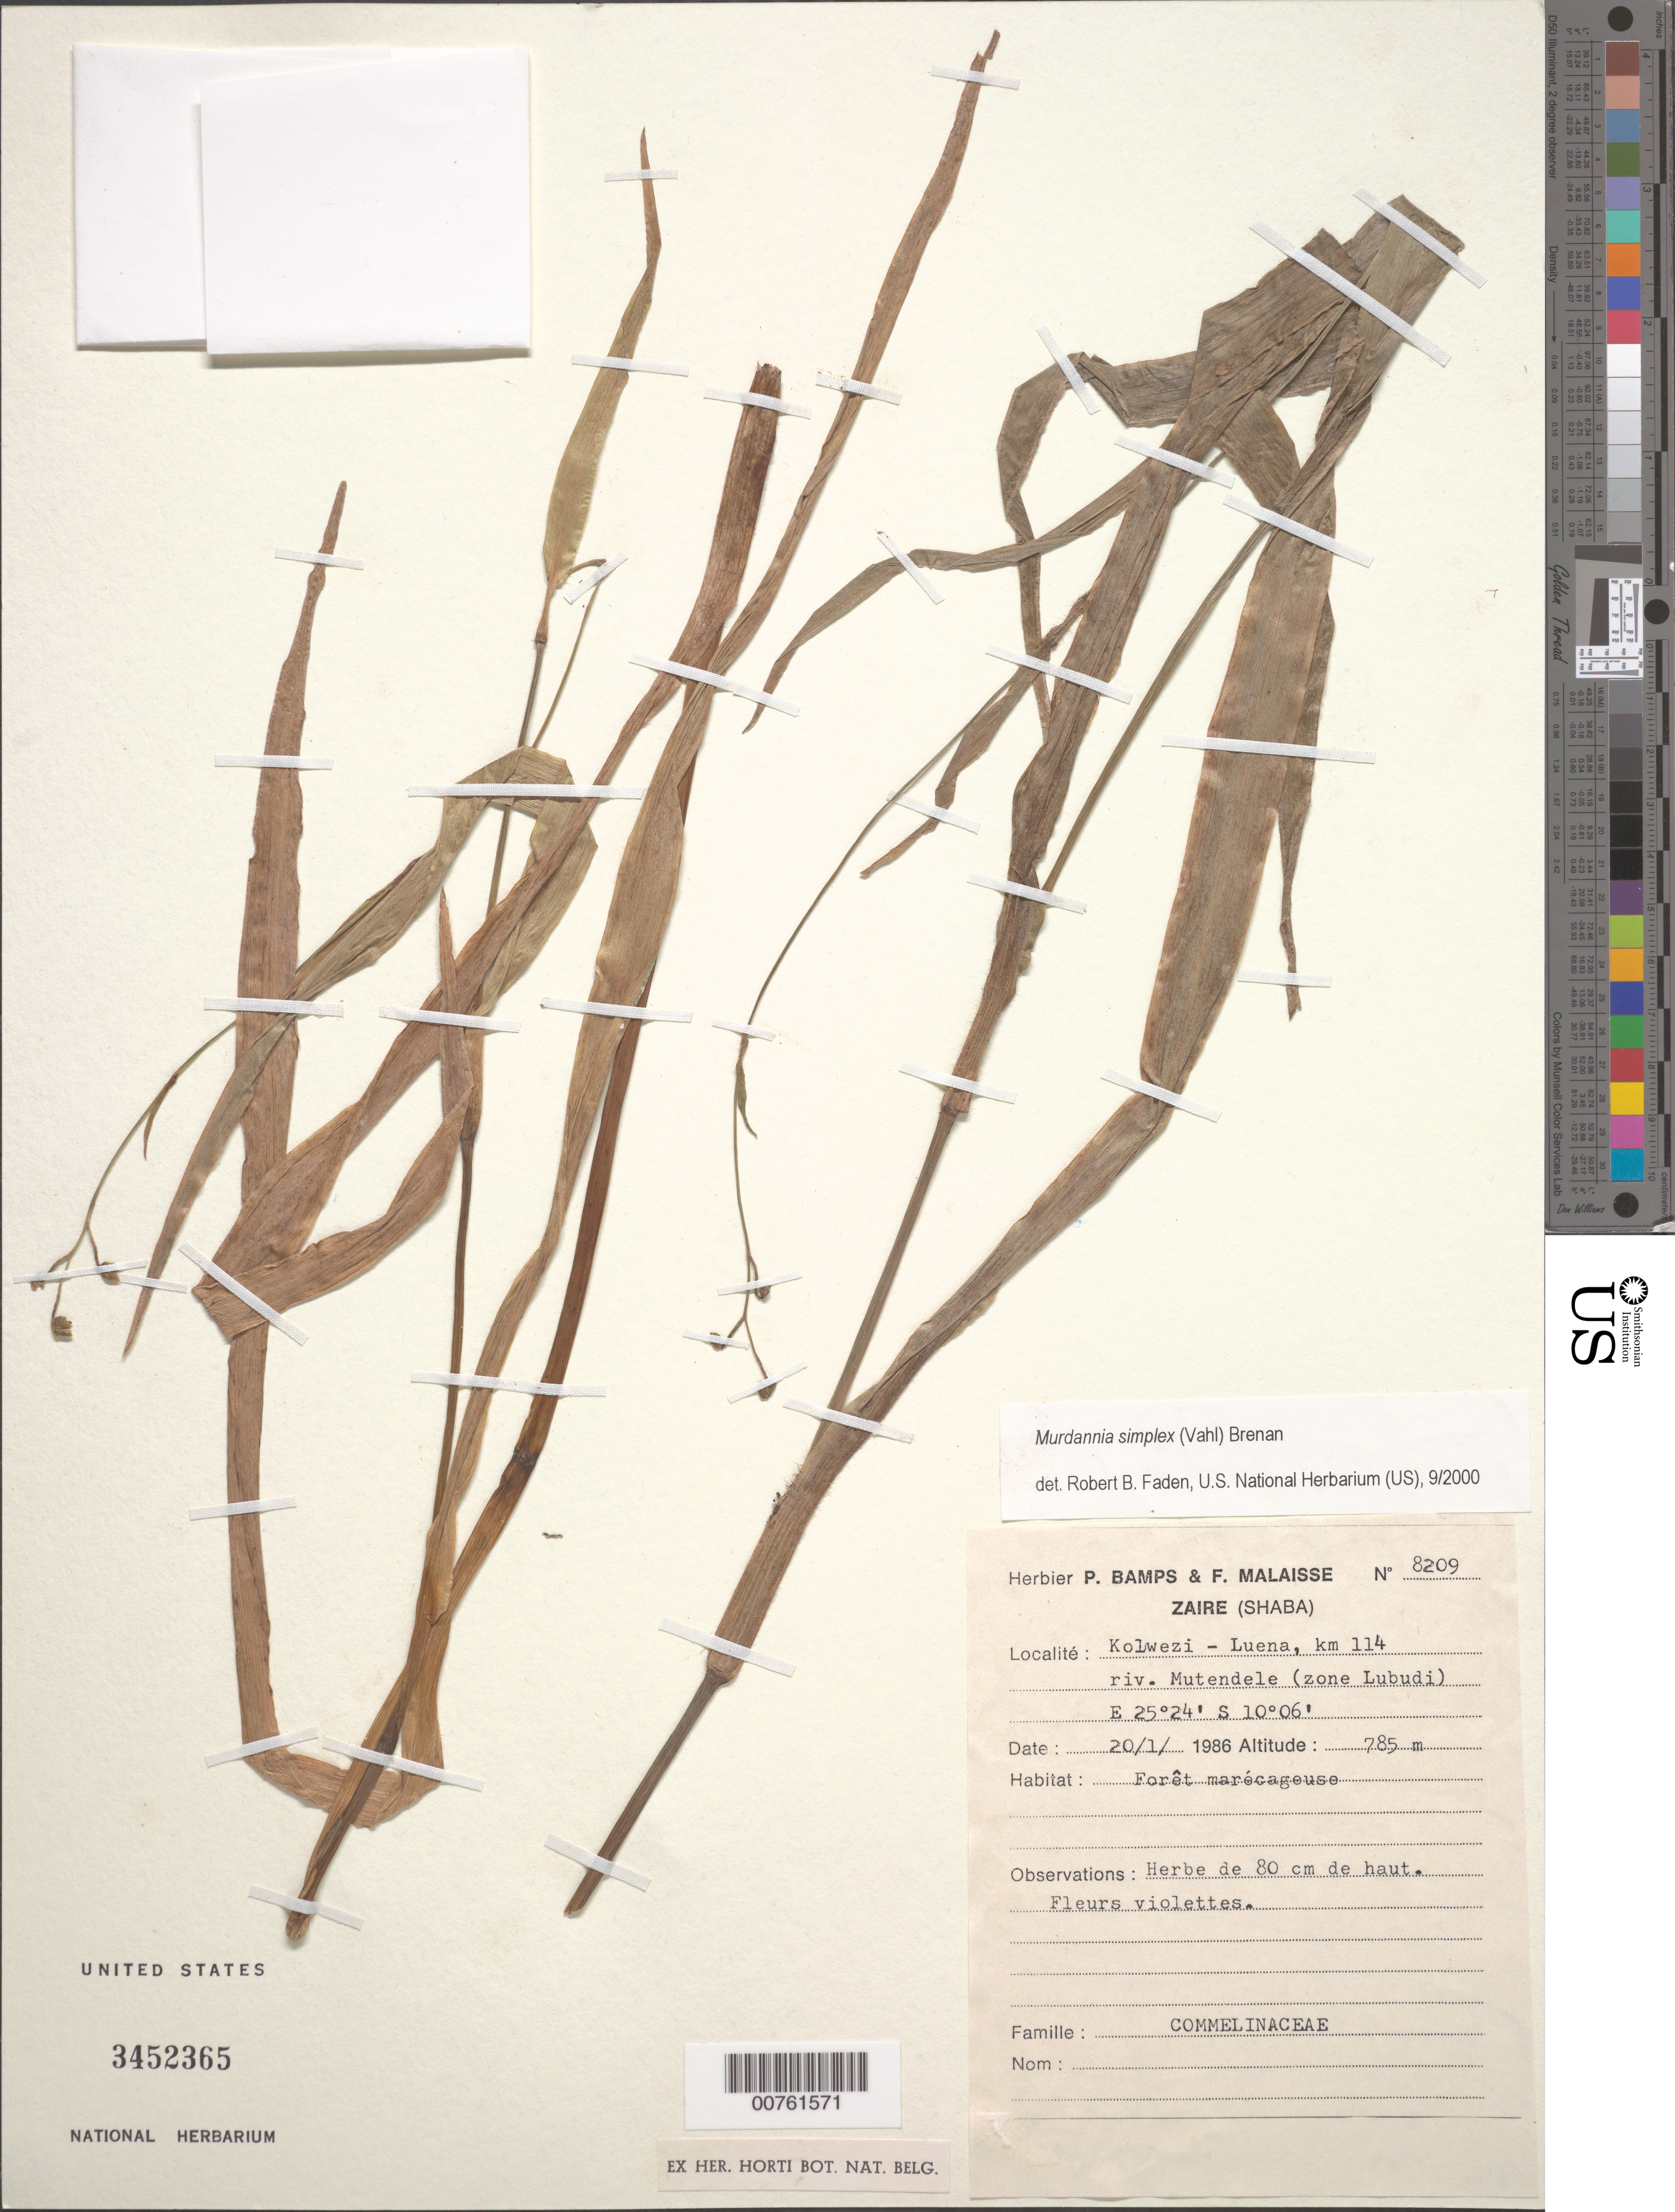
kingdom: Plantae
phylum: Tracheophyta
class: Liliopsida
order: Commelinales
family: Commelinaceae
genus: Murdannia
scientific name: Murdannia simplex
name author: (Vahl) Brenan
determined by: Faden, Robert B., (US), Smithsonian Institution - National Museum of Natural History (UNITED STATES)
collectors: P. Bamps & F. Malaisse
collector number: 8209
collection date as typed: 20 Jan 1986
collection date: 1986-01-20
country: Congo, Democratic Republic of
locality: Kolwezi Luena, km 114, riv. Mutendele (zone Lubudi)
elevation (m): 785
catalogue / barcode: US 3452365